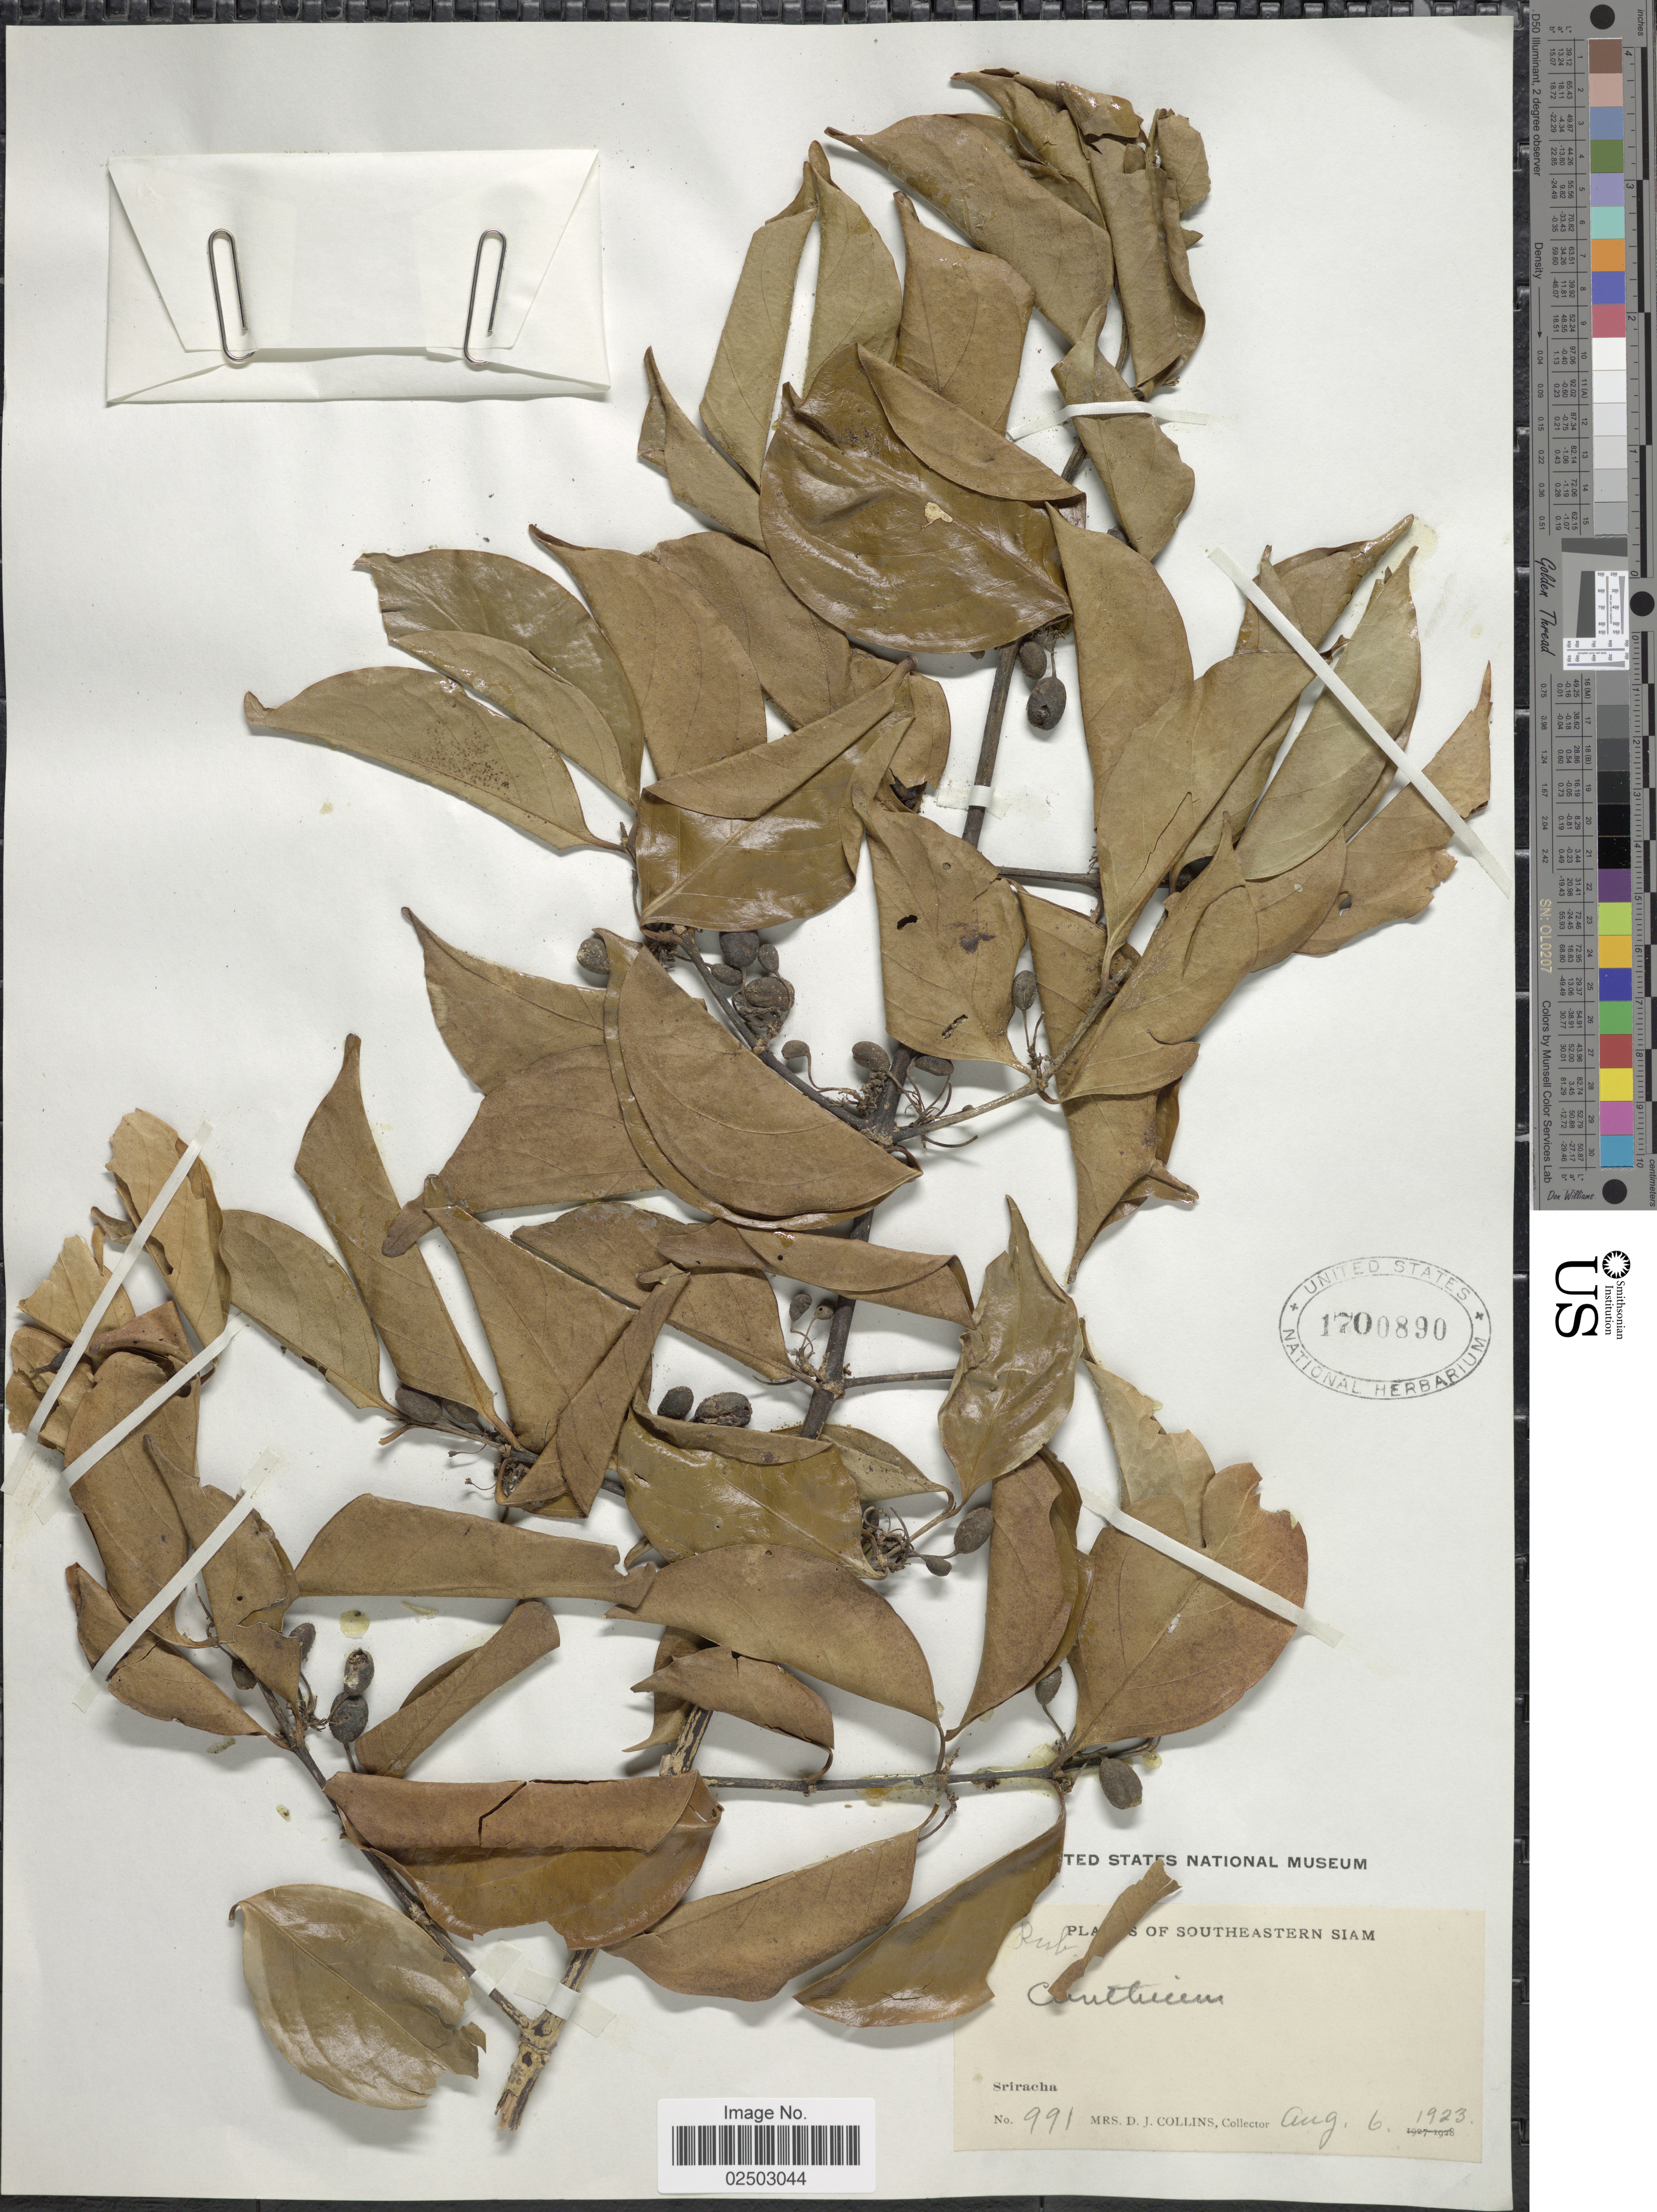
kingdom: Plantae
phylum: Tracheophyta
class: Magnoliopsida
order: Gentianales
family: Rubiaceae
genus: Bridsonia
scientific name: Bridsonia chamaedendrum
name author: (Kuntze) Verstraete & A.E. van Wyk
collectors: Mrs. D. J. Collins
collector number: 991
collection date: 1923-08-06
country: Thailand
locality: Southeastern Siam, Sriracha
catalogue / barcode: US 1700890